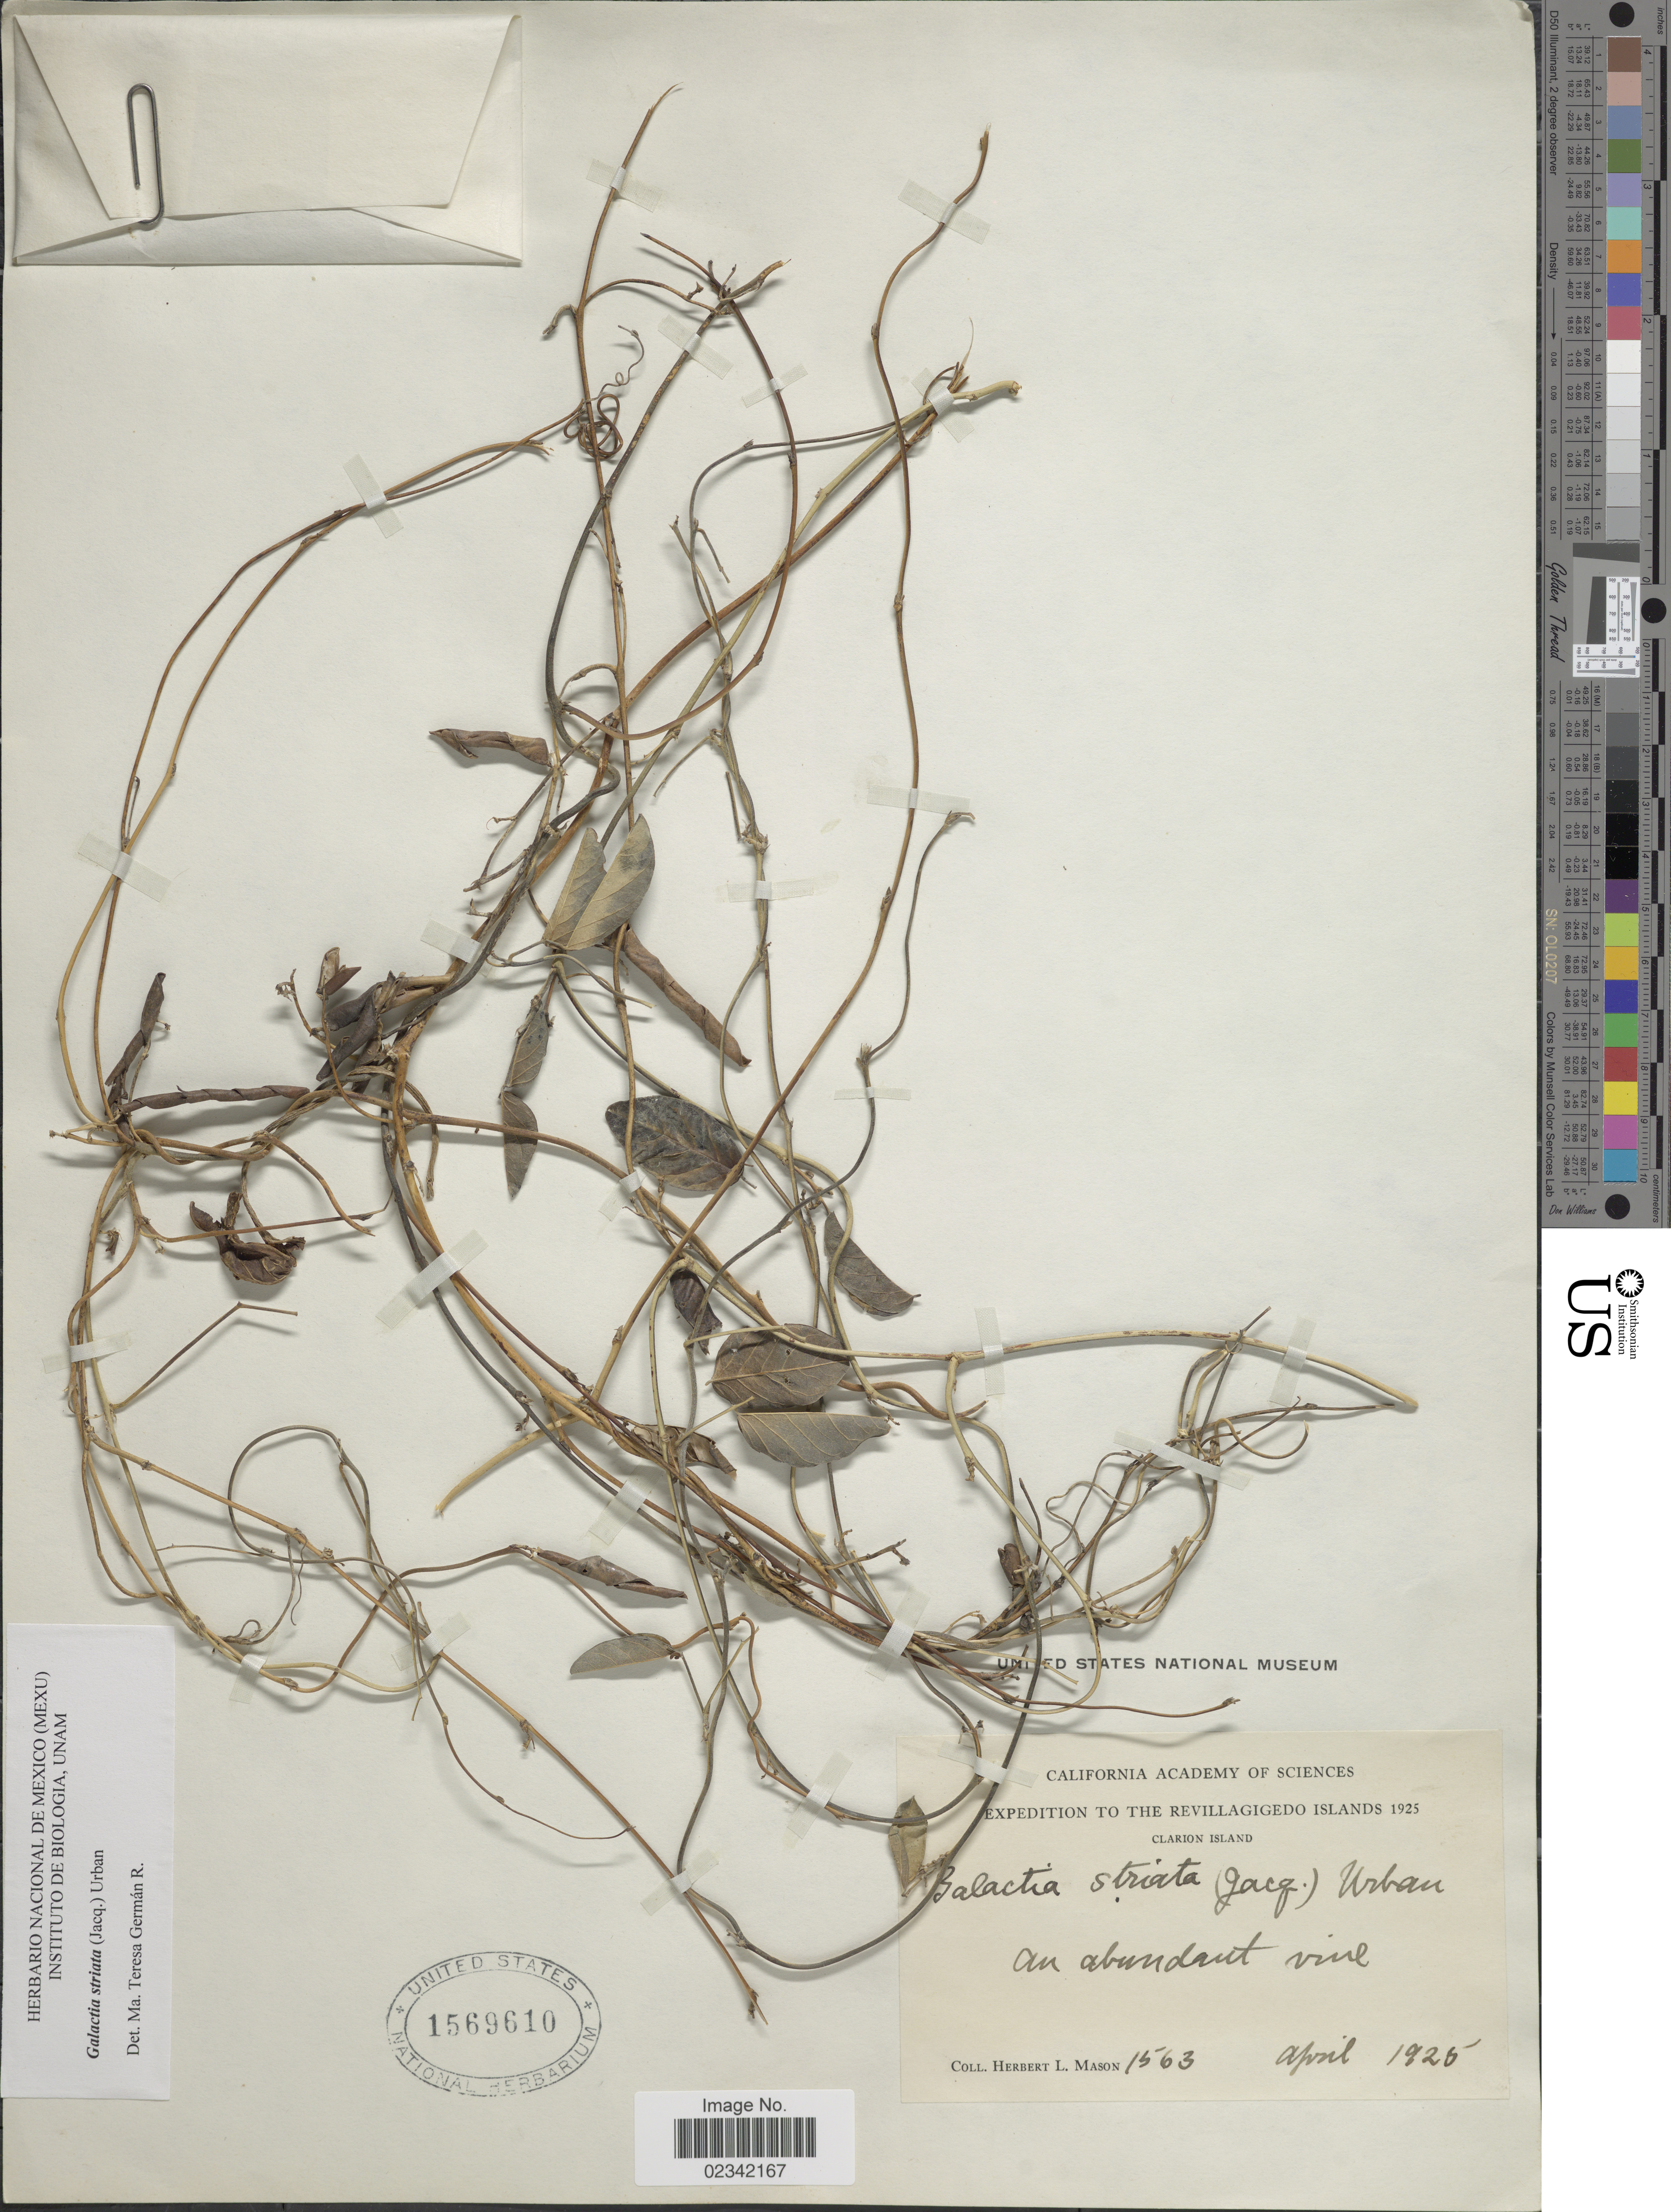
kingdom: Plantae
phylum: Tracheophyta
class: Magnoliopsida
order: Fabales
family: Fabaceae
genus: Galactia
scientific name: Galactia striata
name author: (Jacq.) Urb.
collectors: H. L. Mason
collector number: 1563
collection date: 1925-04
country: Mexico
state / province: Colima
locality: The Revillagigedo Islands, Clarion Island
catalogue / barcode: US 1569610